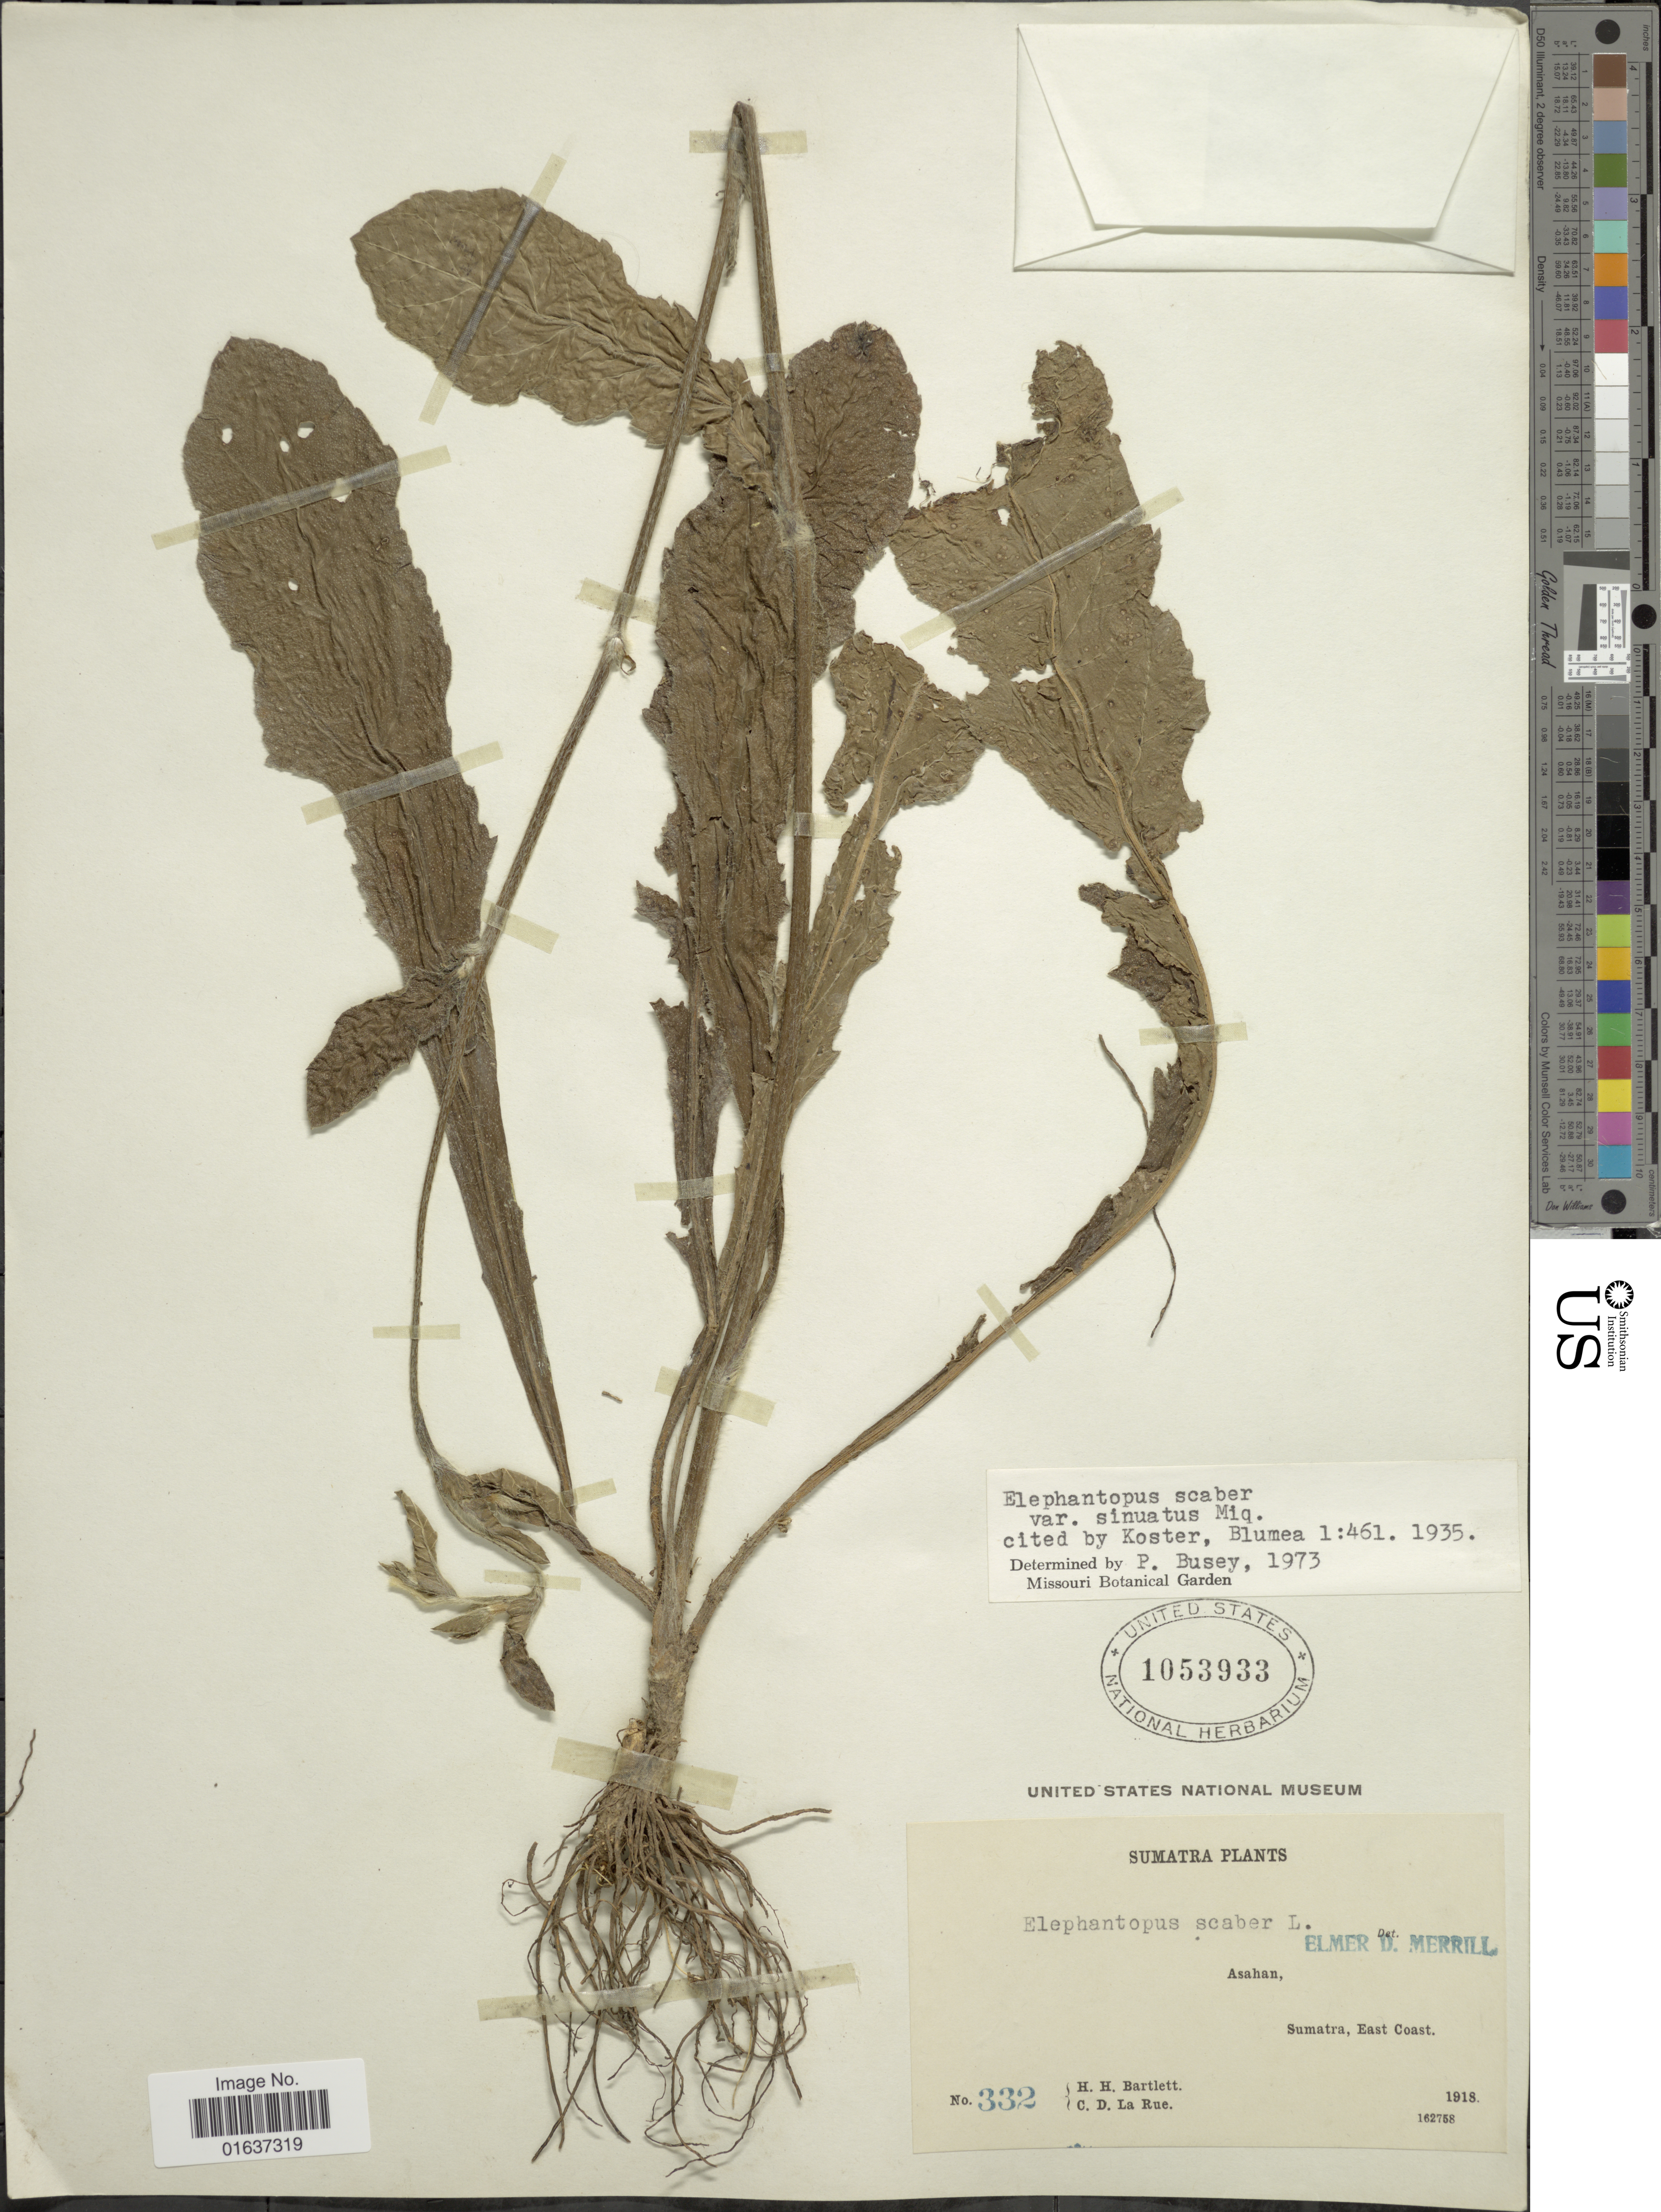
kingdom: Plantae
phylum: Tracheophyta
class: Magnoliopsida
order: Asterales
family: Asteraceae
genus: Elephantopus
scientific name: Elephantopus scaber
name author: L.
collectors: H. H. Bartlett & C. La Rue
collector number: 332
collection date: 1918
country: Indonesia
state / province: Sumatra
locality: Asahan, Sumatra, East Coast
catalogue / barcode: US 1053933